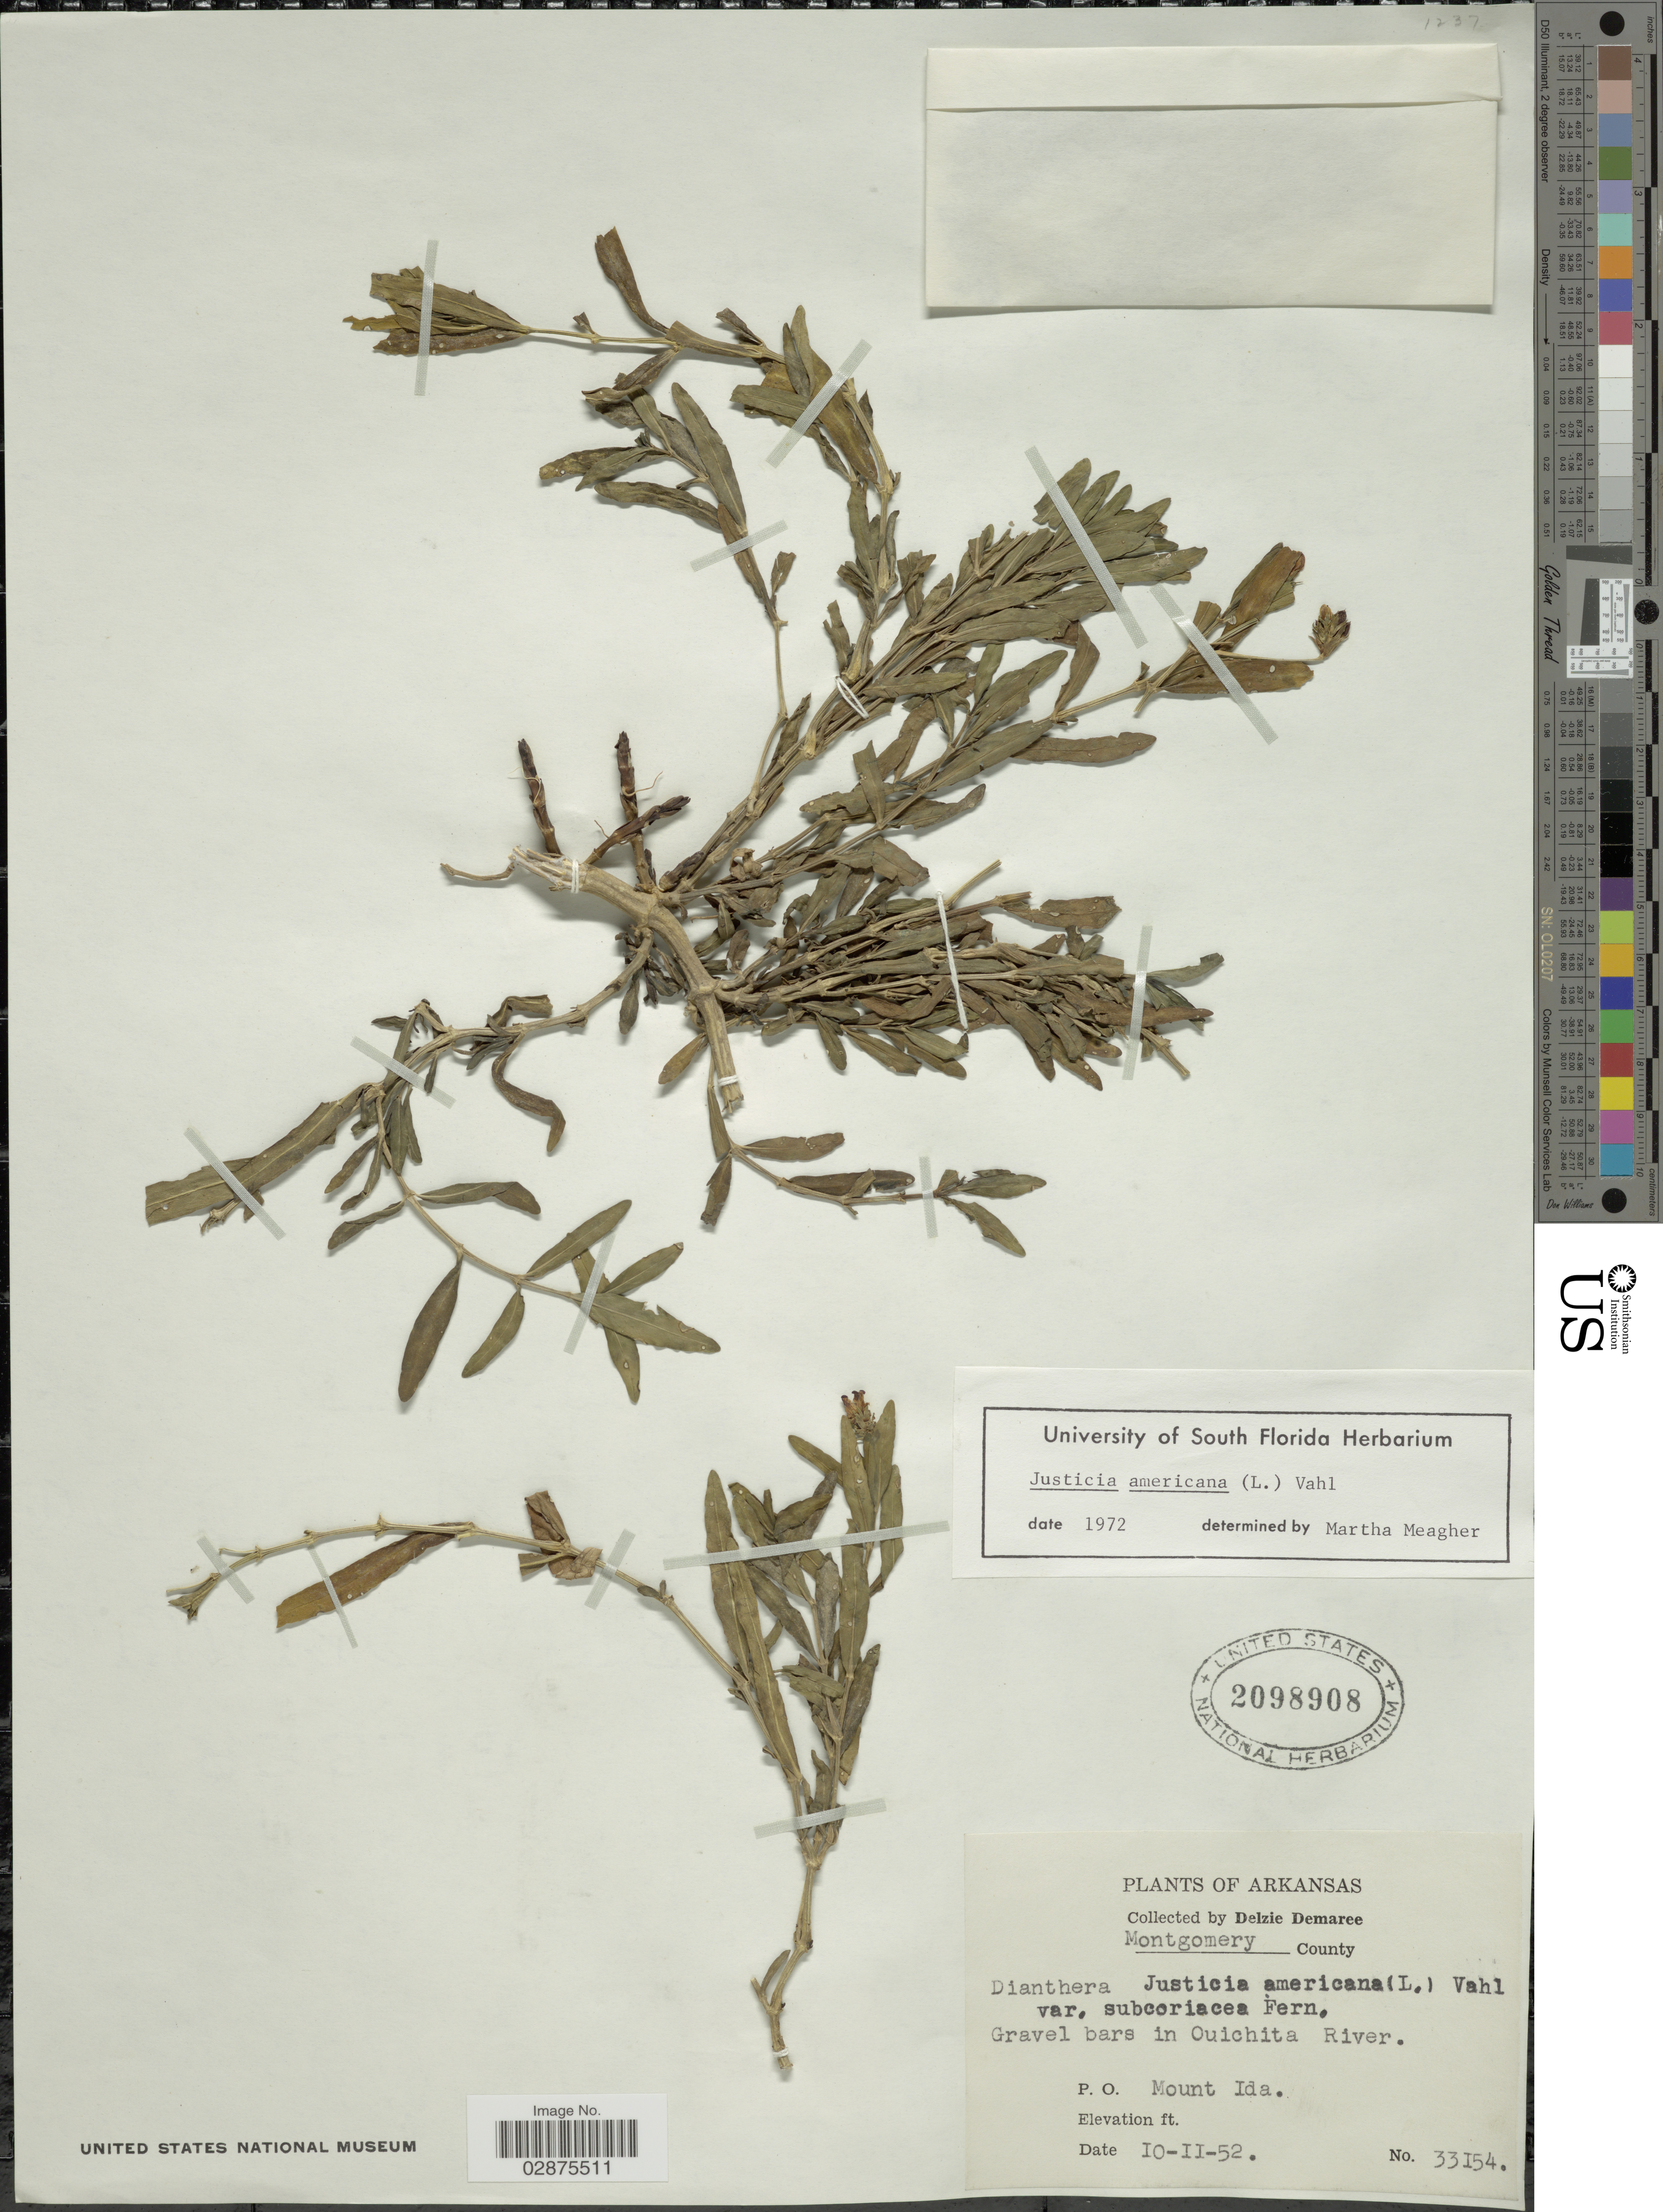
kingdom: Plantae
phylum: Tracheophyta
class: Magnoliopsida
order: Lamiales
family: Acanthaceae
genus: Justicia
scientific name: Justicia americana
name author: (L.) Vahl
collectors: D. Demaree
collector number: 33154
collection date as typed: Transcribed d/m/y: 11/10/52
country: United States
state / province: Arkansas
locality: Montgomery County. Gravel bars in Ouichita River. P.O. Mount Ida.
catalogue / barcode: US 2098908